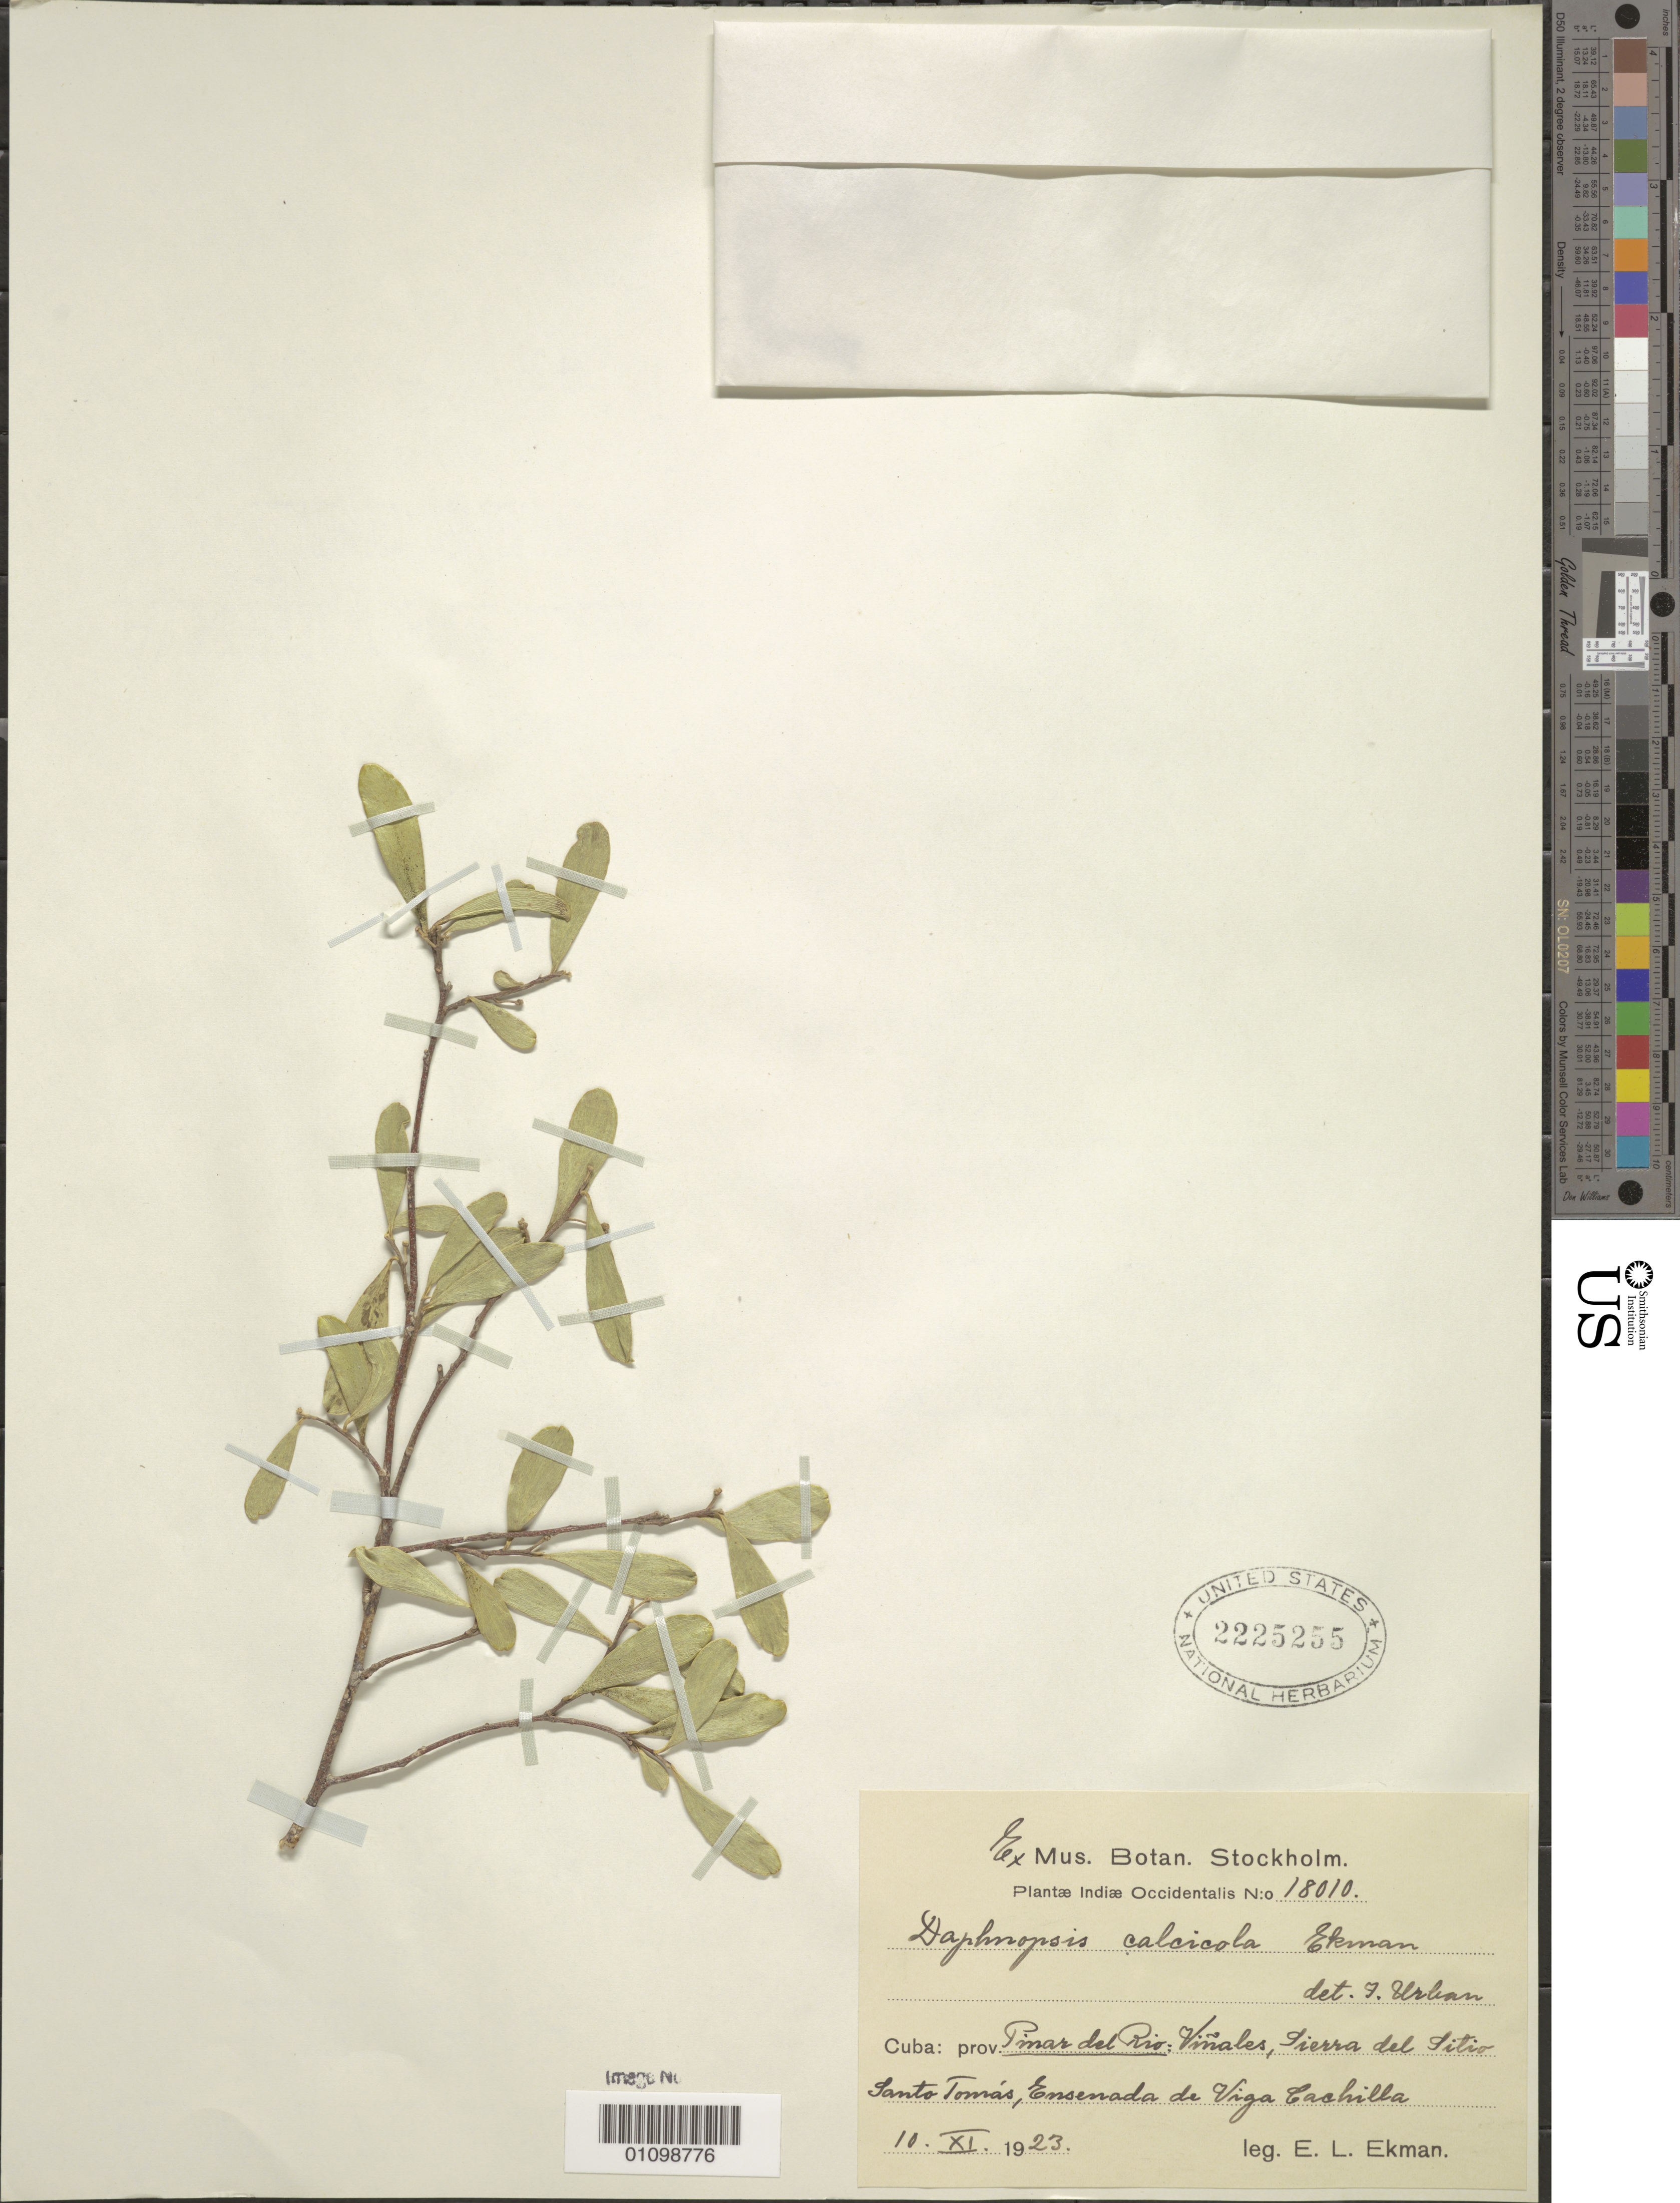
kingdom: Plantae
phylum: Tracheophyta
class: Magnoliopsida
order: Malvales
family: Thymelaeaceae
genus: Daphnopsis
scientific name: Daphnopsis calcicola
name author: Ekman ex Urb.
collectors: E. L. Ekman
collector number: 18010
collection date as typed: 10 Nov 1923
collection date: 1923-11-10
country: Cuba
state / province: Pinar del Rio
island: Cuba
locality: Viñales, Sierra del Pitio Santo TOmas, Ensenada de Viga Cachilla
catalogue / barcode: US 2225255